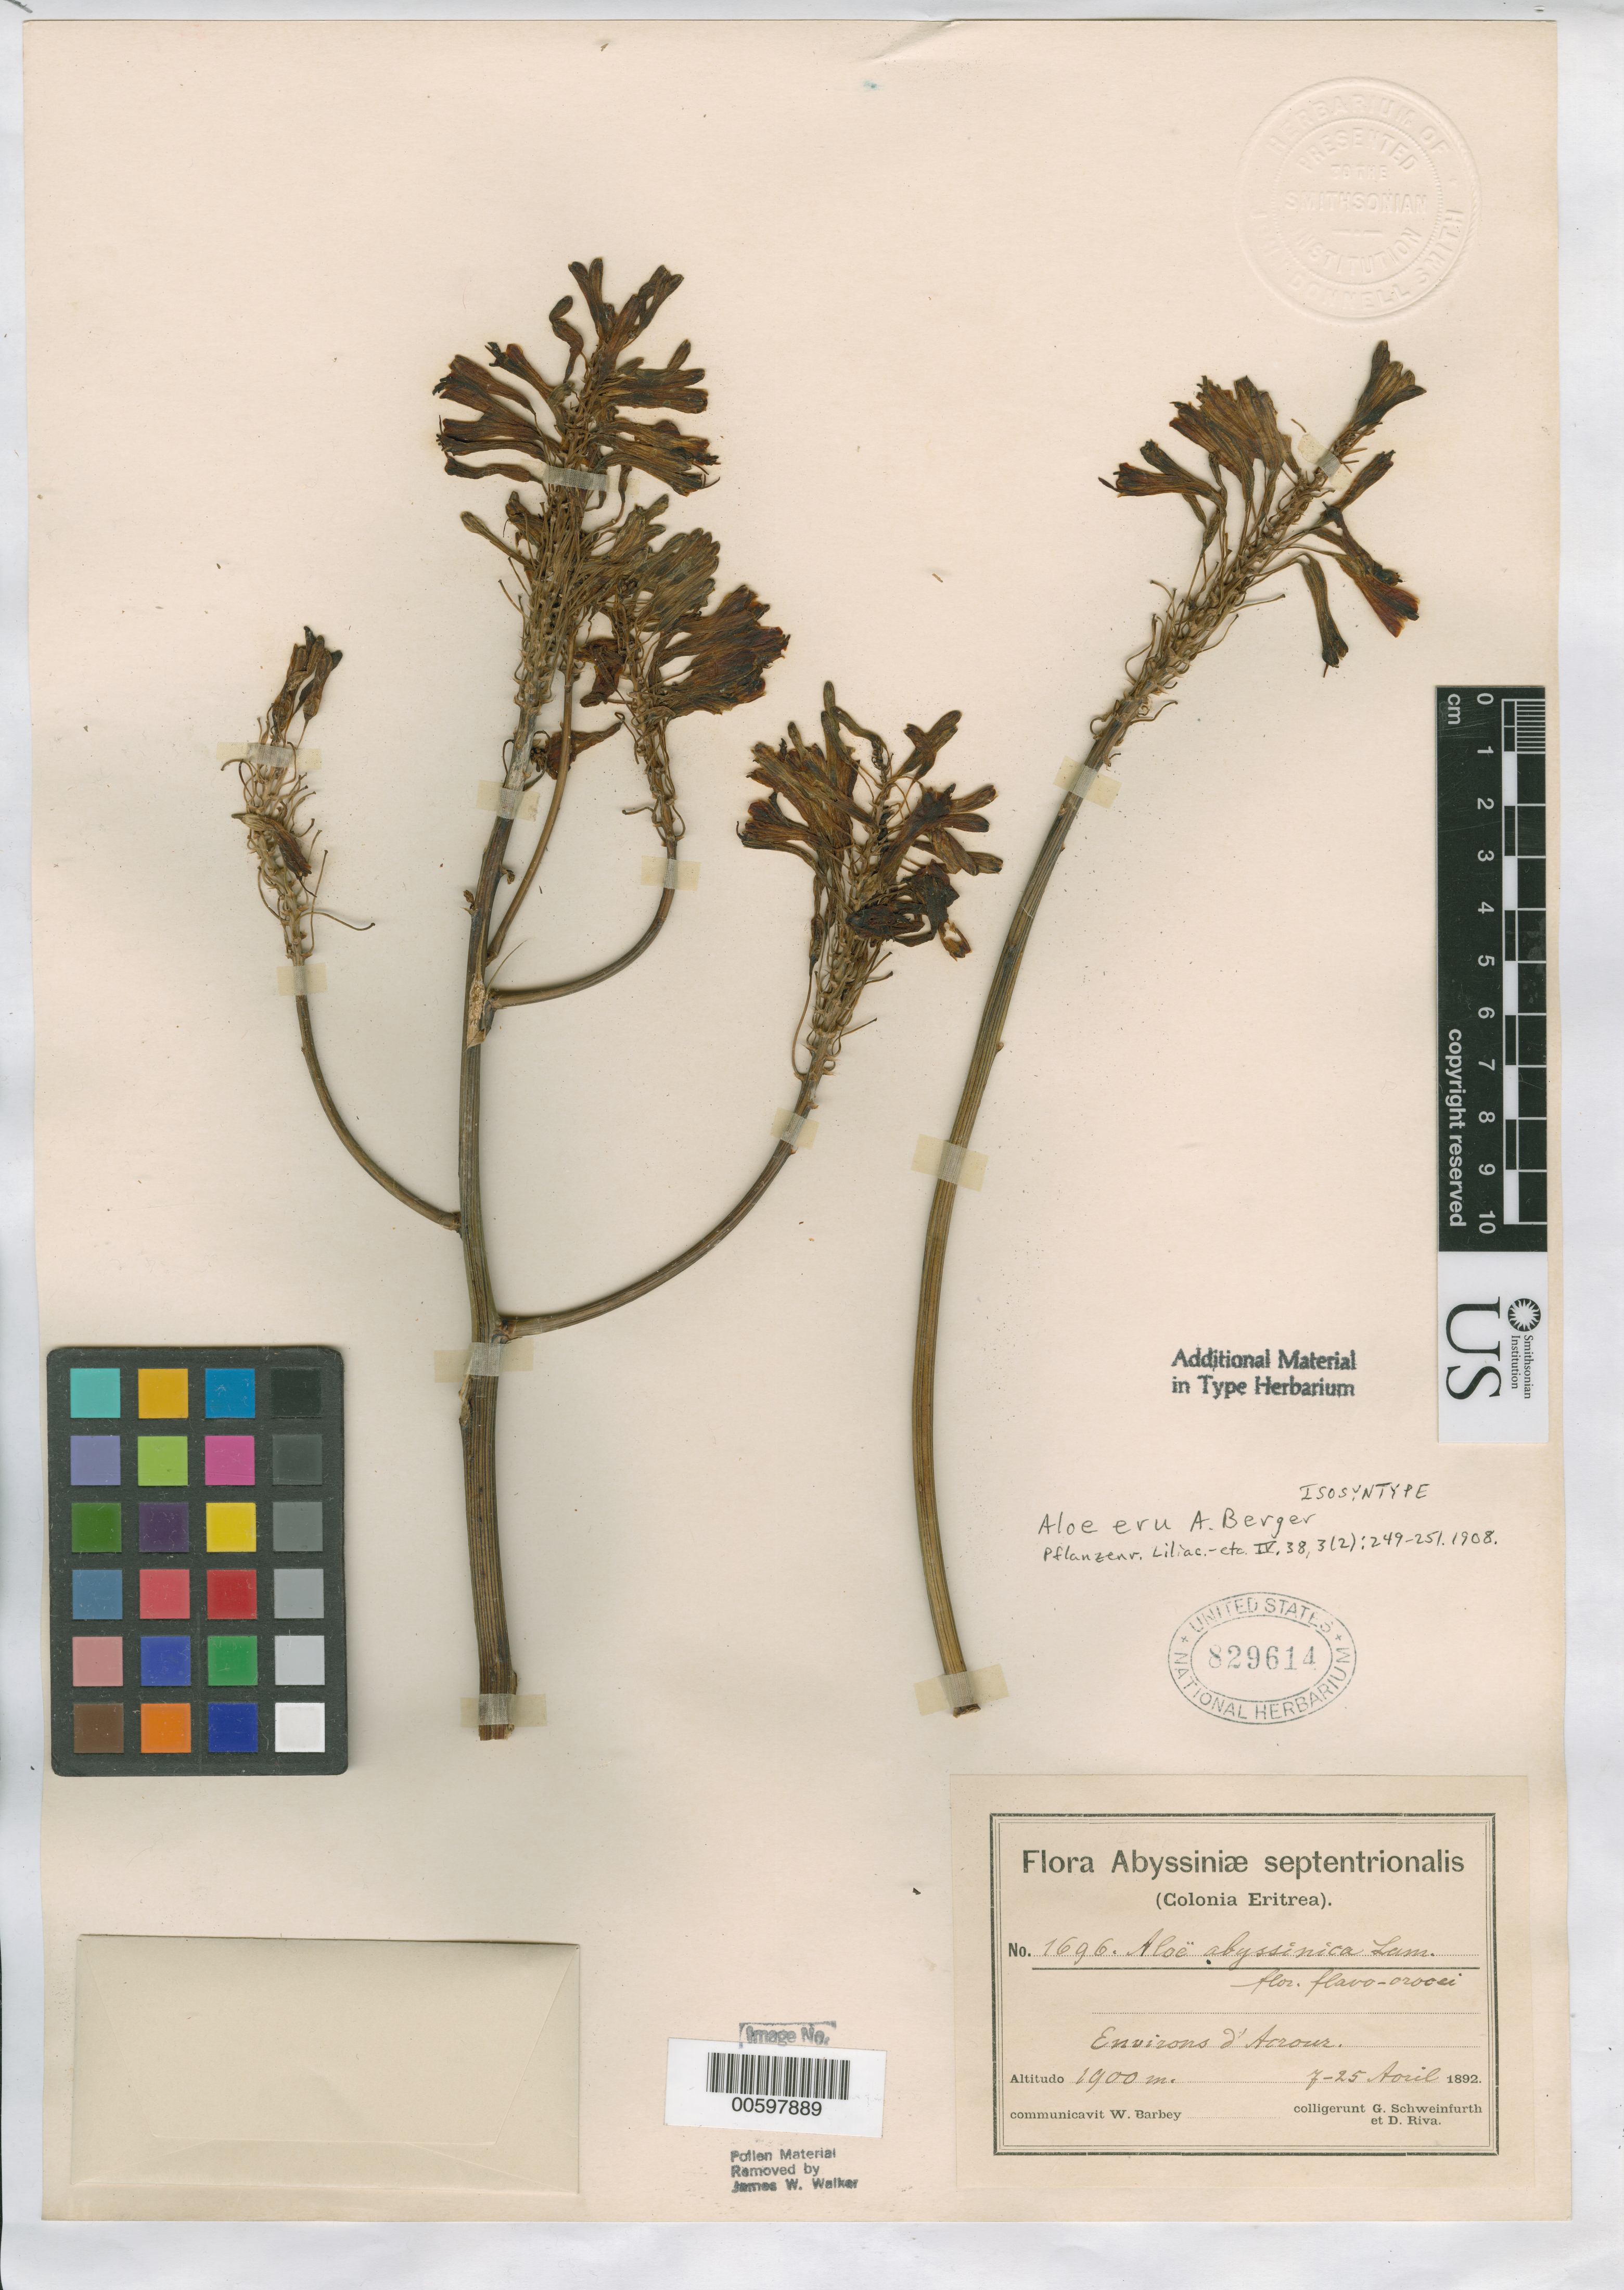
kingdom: Plantae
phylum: Tracheophyta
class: Liliopsida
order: Asparagales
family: Asphodelaceae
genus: Aloe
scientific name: Aloe eru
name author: A. Berger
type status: Isosyntype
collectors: W. Barbey, G. A. Schweinfurth & D. Riva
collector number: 1696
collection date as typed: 07 Apr 1892 to 25 Apr 1892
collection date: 1892-04-07/1892-04-25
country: Ethiopia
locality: Abyssinia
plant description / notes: Specimen ex John Donnell Smith herbarium.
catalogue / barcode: US 829614